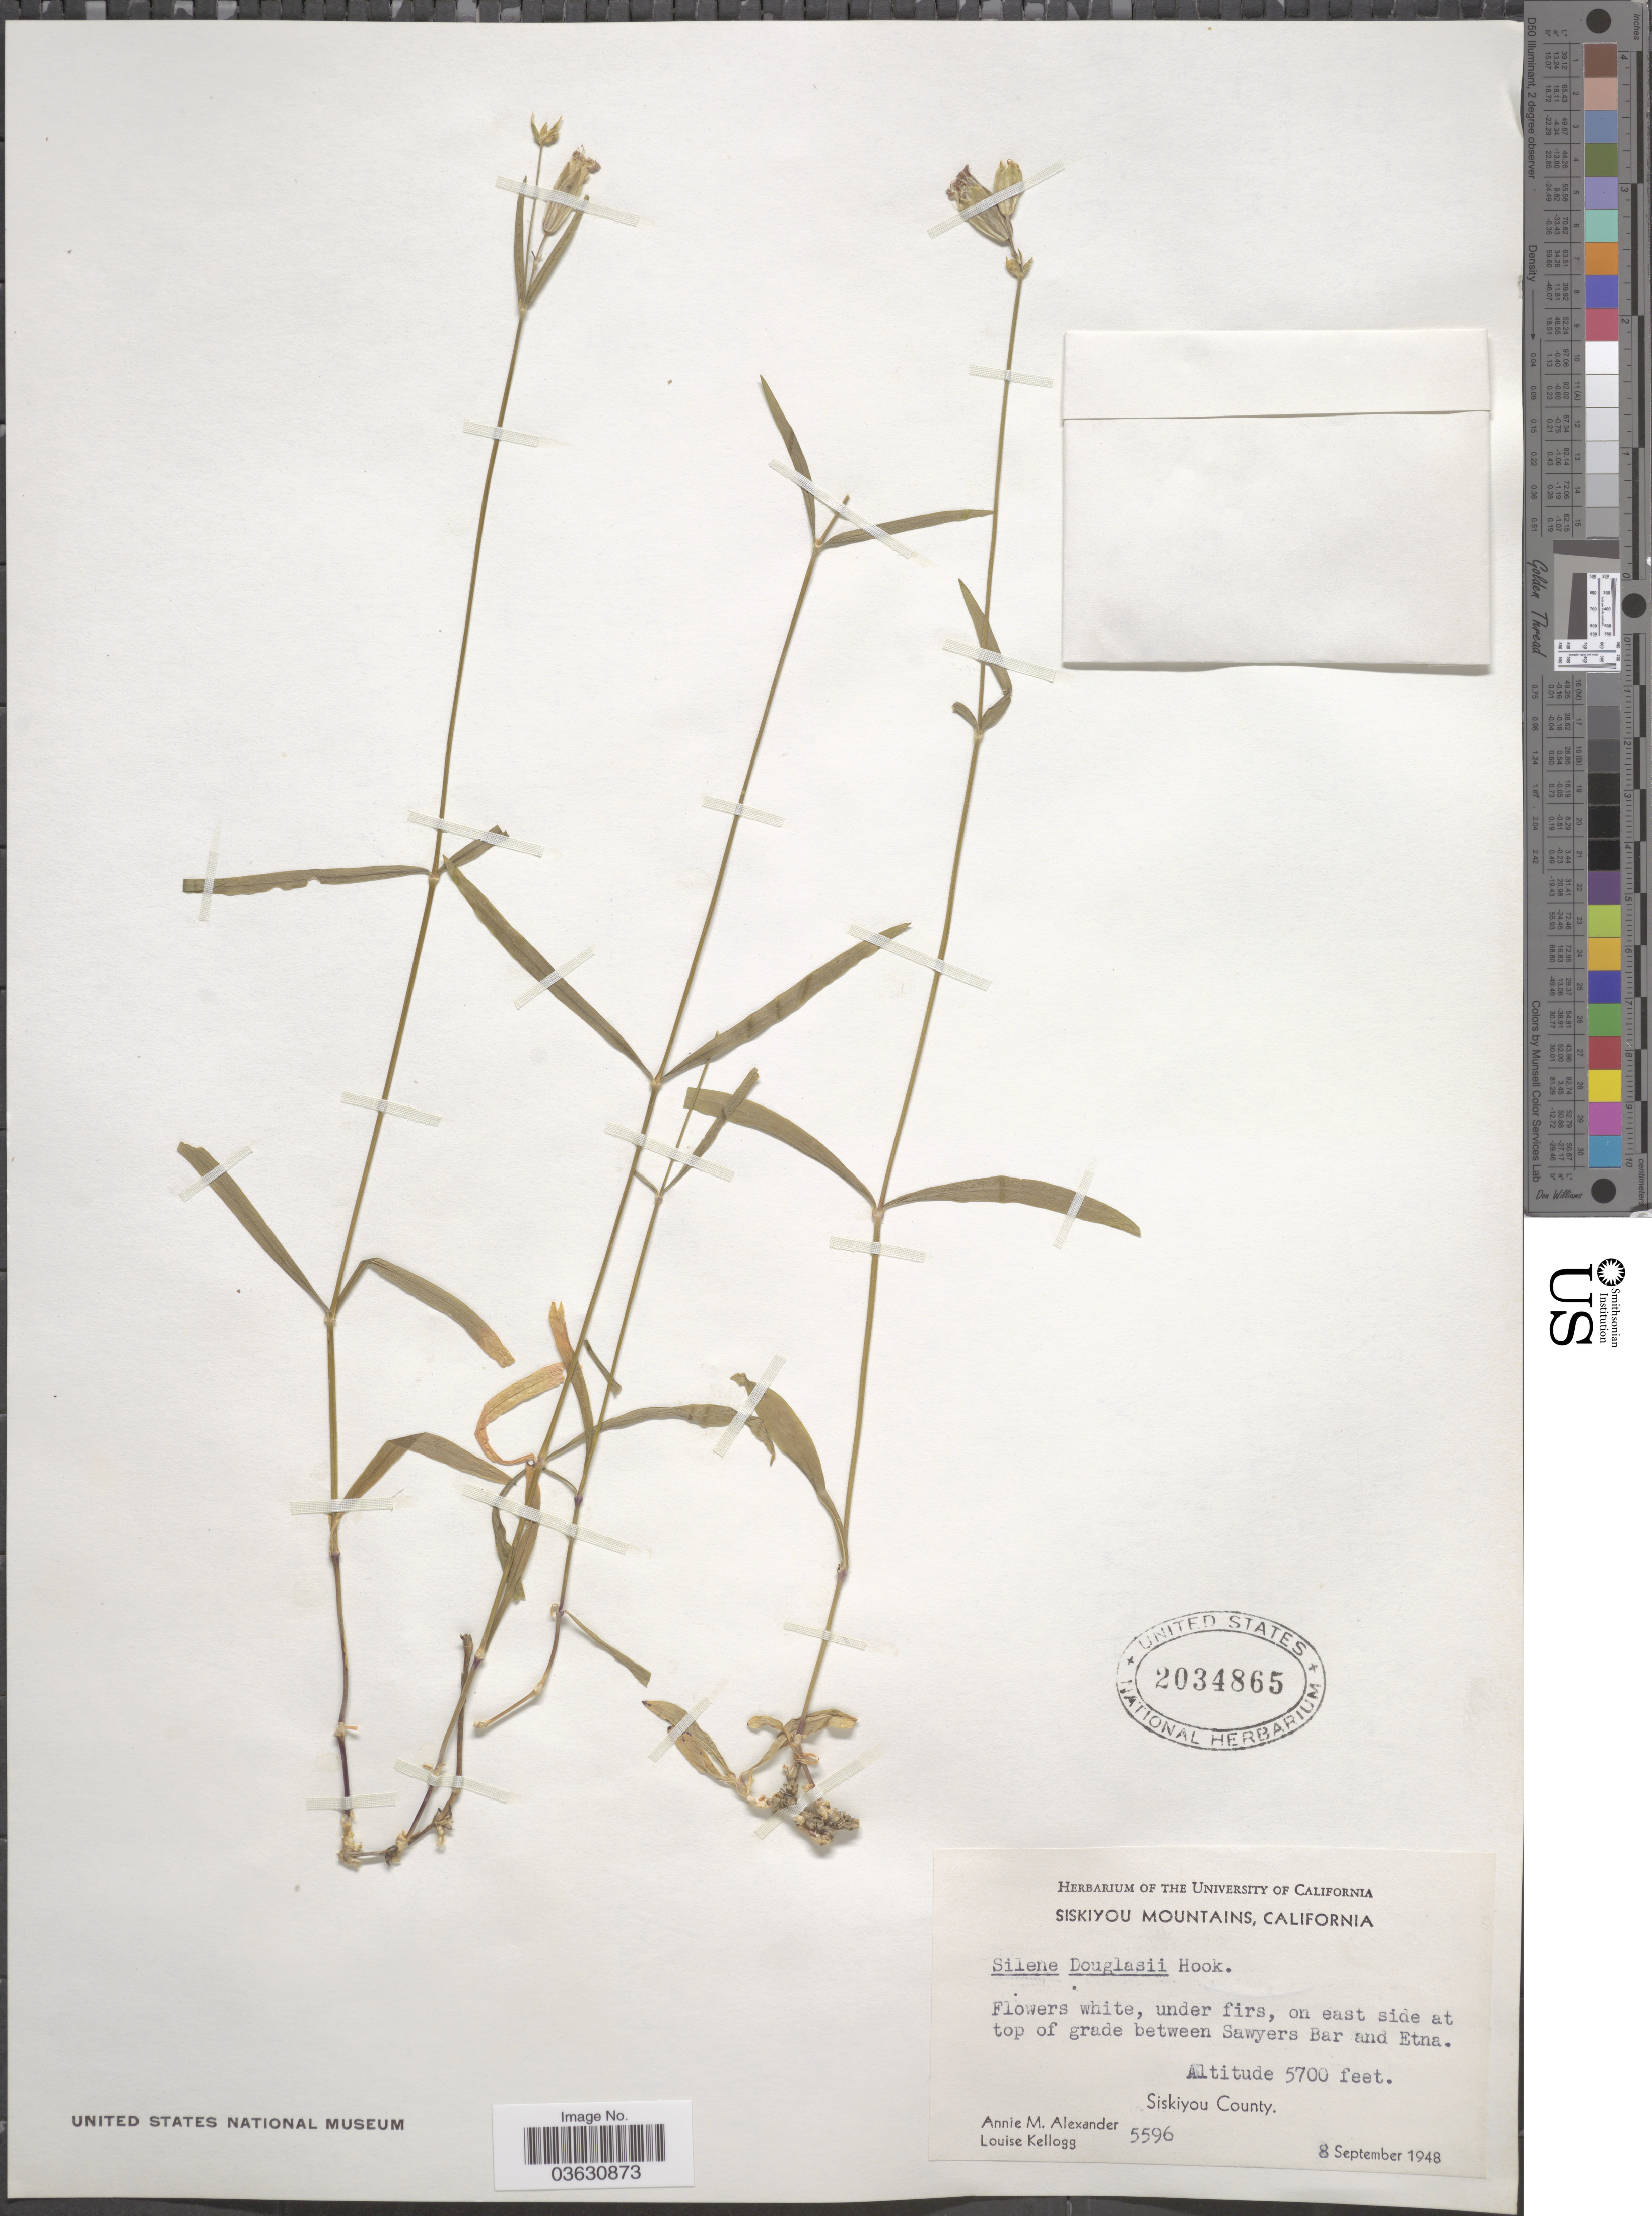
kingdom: Plantae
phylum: Tracheophyta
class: Magnoliopsida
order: Caryophyllales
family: Caryophyllaceae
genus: Silene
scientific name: Silene douglasii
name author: Hook.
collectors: A. M. Alexander & L. Kellogg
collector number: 5596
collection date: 1948-09-08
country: United States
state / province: California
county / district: Siskiyou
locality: Siskiyou Mountains. On east side at top of grade between Sawyers Bar and Etna. Siskiyou County.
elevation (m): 1737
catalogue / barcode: US 2034865